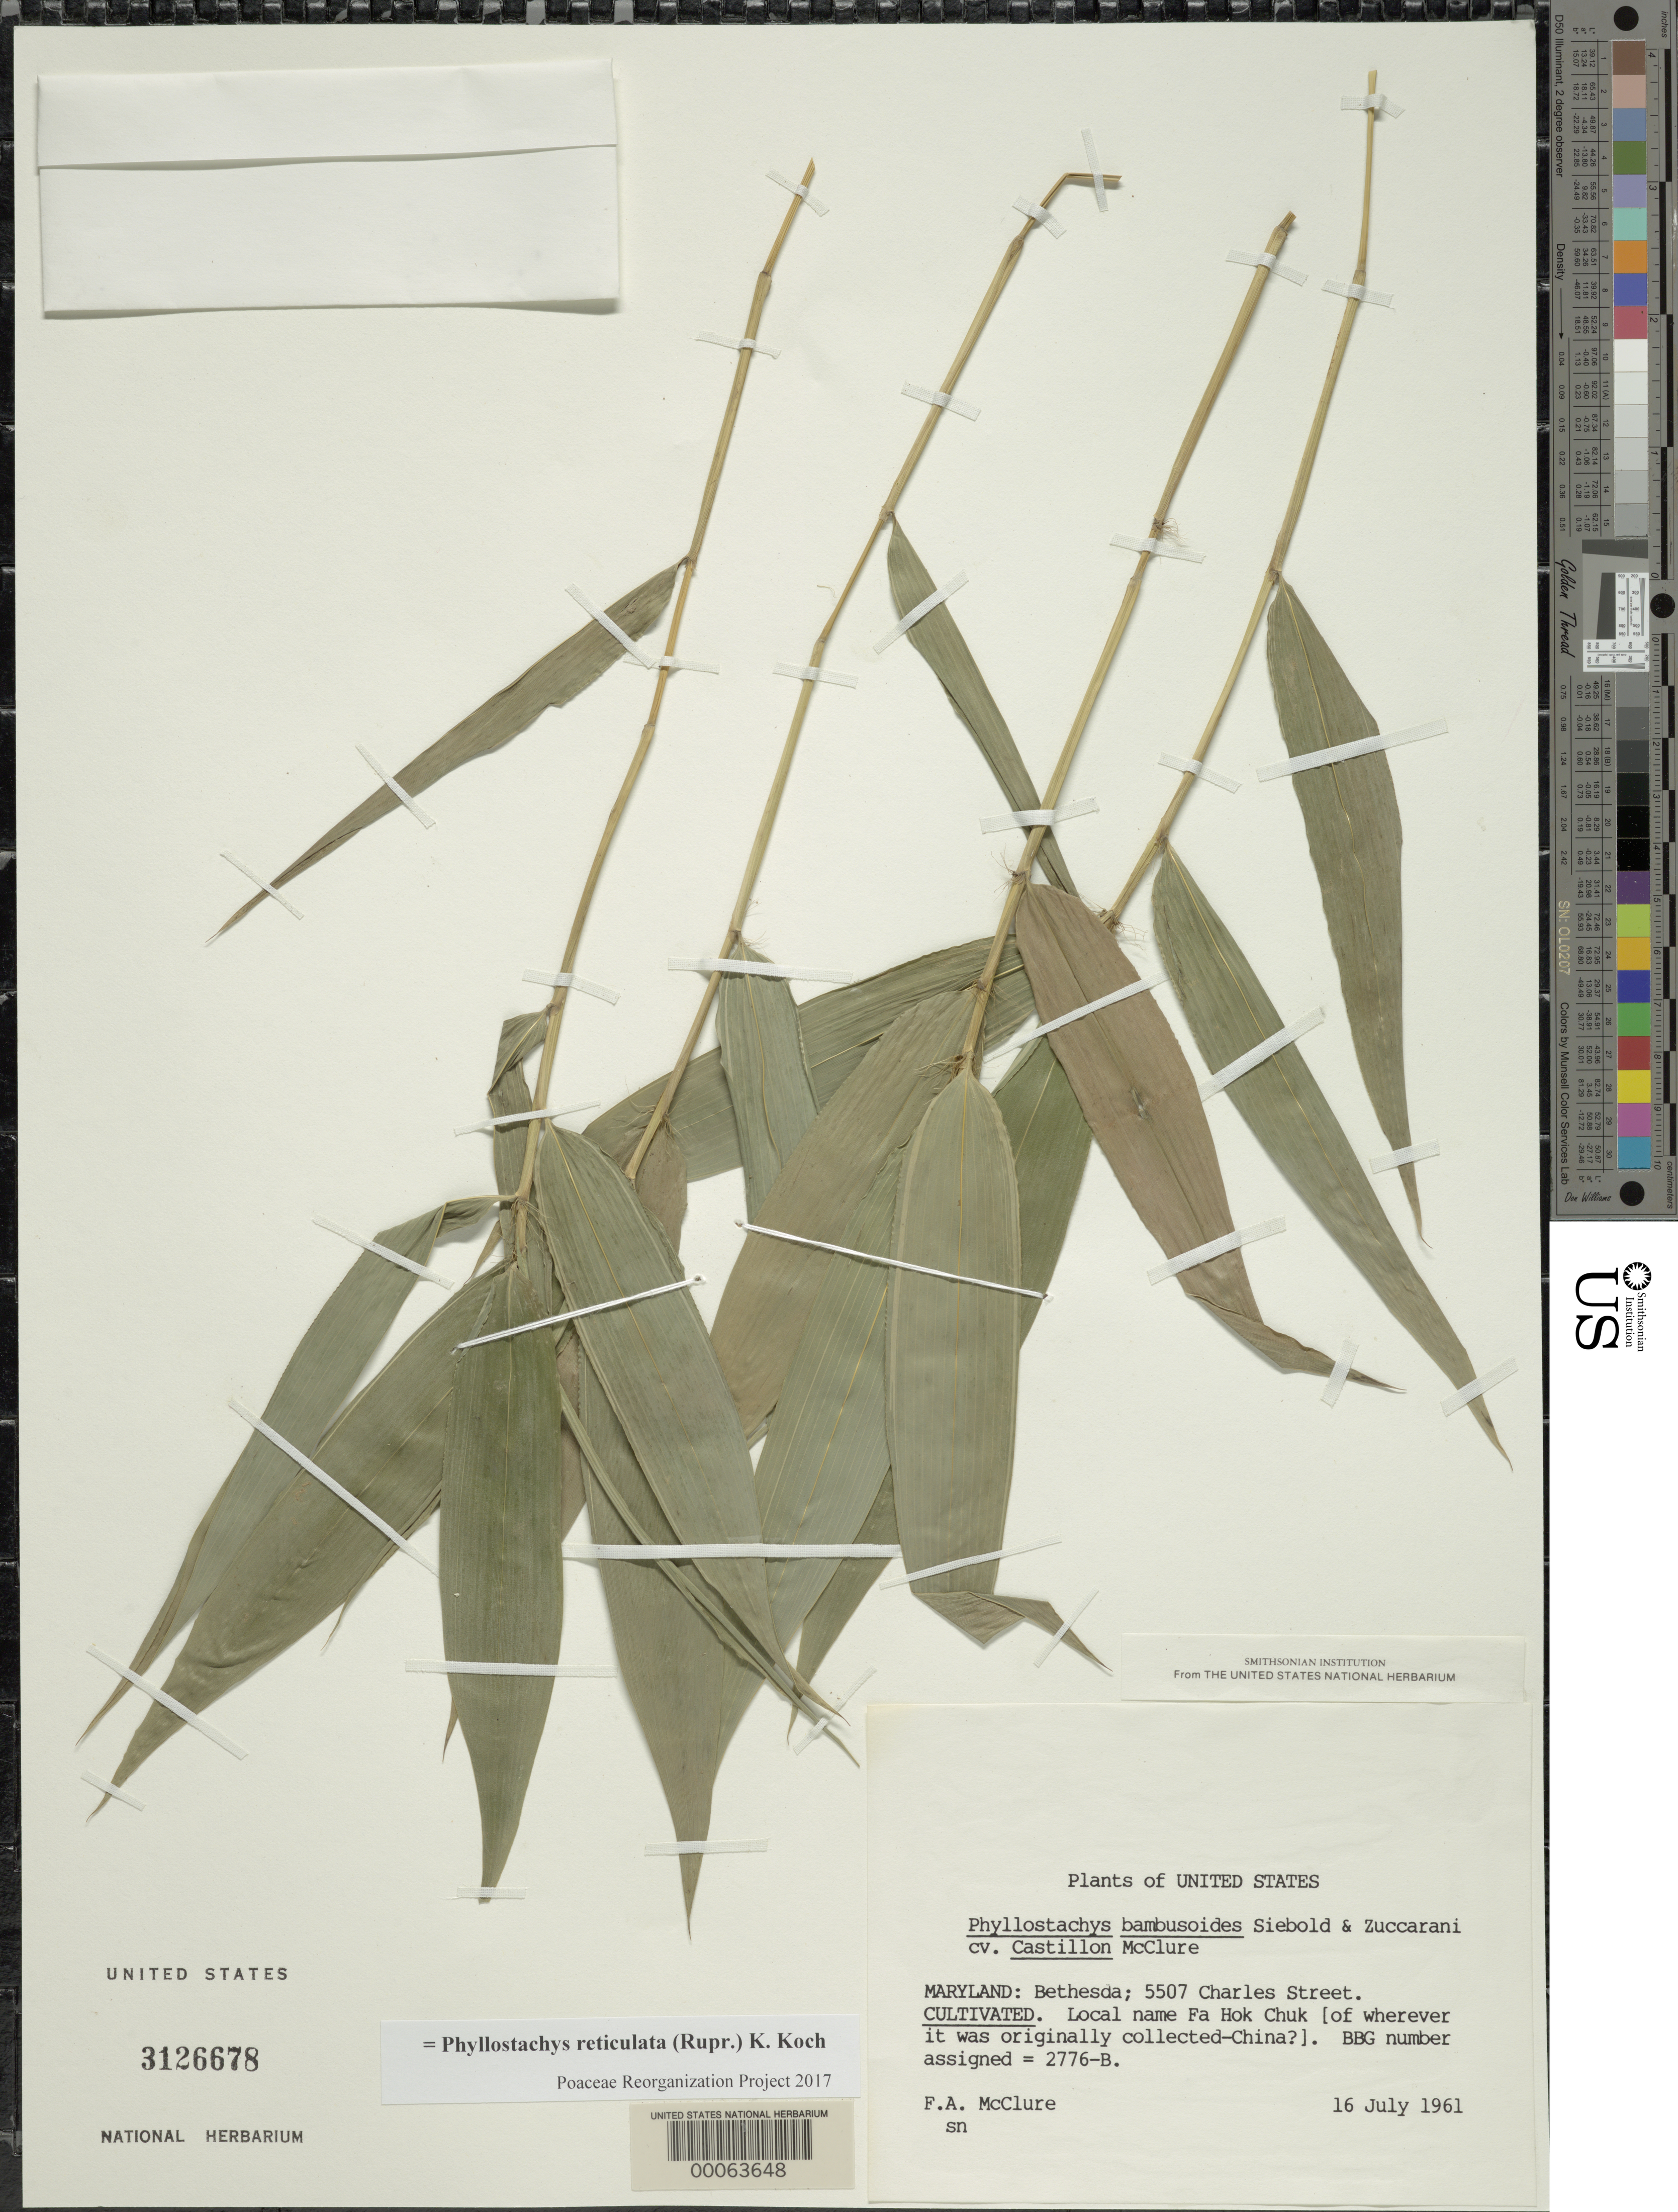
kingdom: Plantae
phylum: Tracheophyta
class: Liliopsida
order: Poales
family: Poaceae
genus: Phyllostachys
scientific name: Phyllostachys reticulata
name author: (Rupr.) K. Koch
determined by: Poaceae Reorganization Project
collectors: F. A. McClure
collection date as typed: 16 Jul 1961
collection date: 1961-07-16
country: United States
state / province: Maryland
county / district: Montgomery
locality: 5507 Charles Street, Bethesda (McClure's garden)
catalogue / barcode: US 3126678